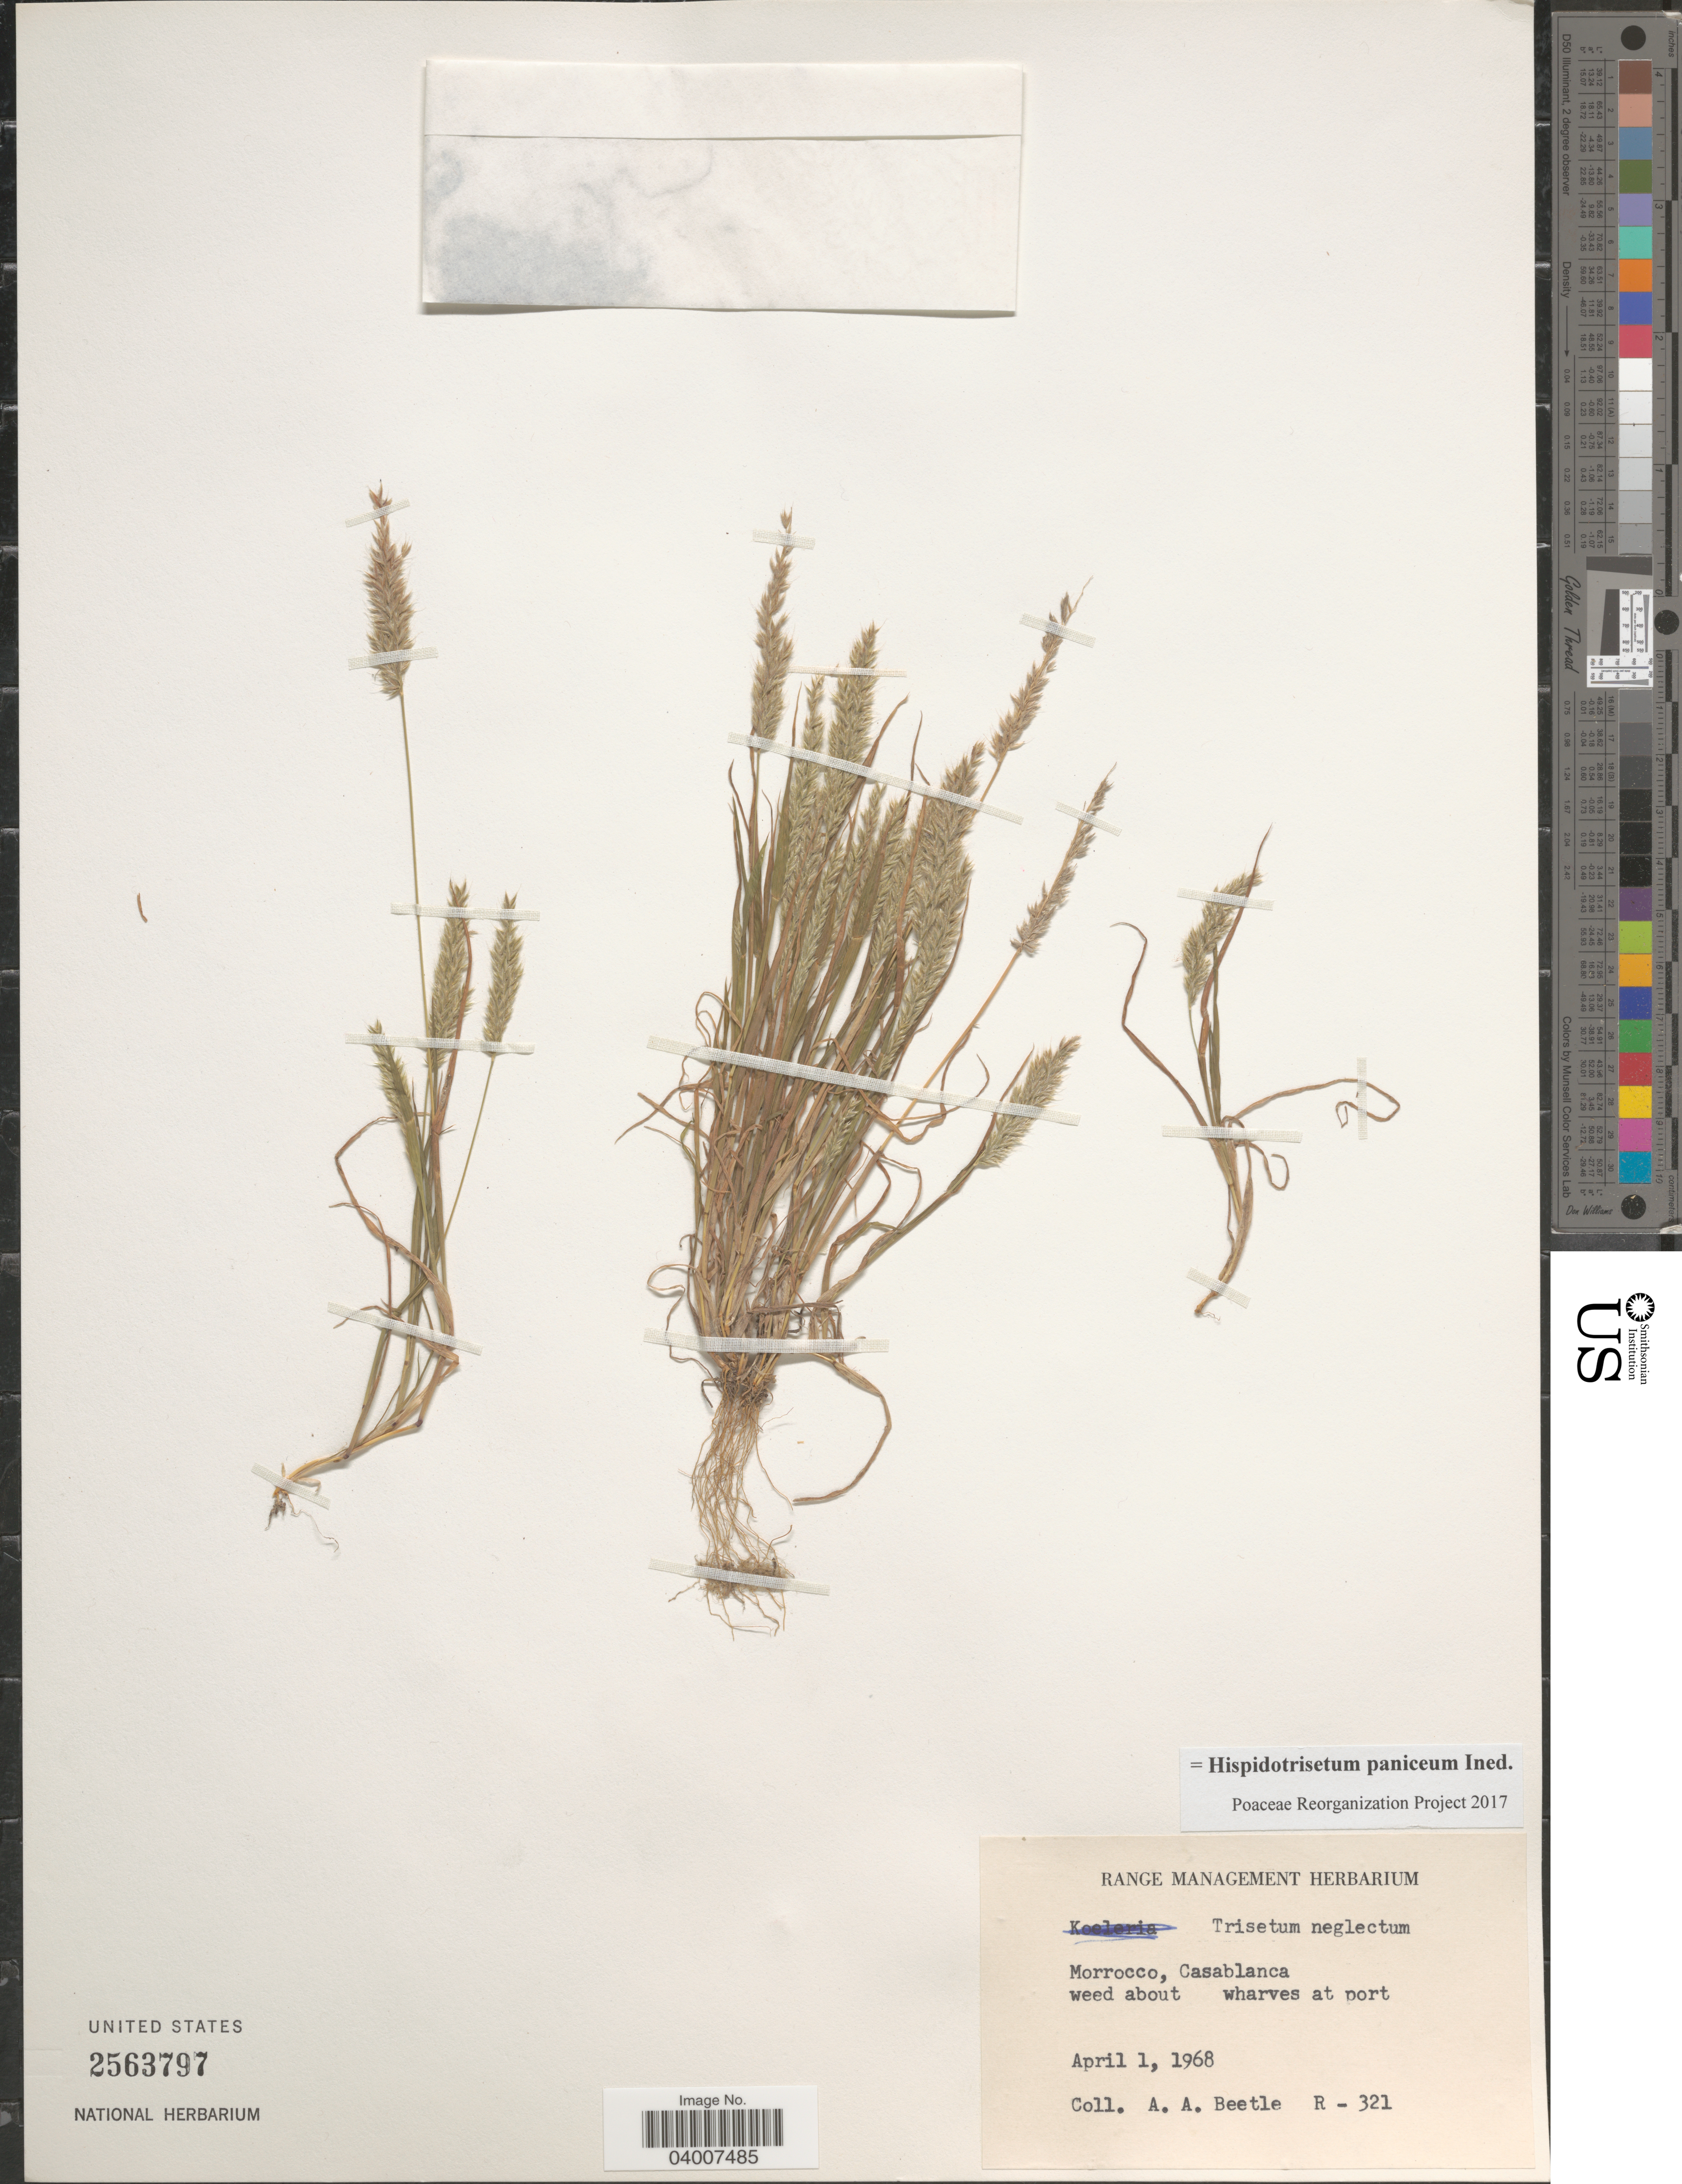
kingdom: Plantae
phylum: Tracheophyta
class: Liliopsida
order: Poales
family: Poaceae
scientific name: Hispidotrisetum paniceum ined.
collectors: A. A. Beetle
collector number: R-321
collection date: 1968-04-01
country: Morocco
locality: Casablanca.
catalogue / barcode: US 2563797